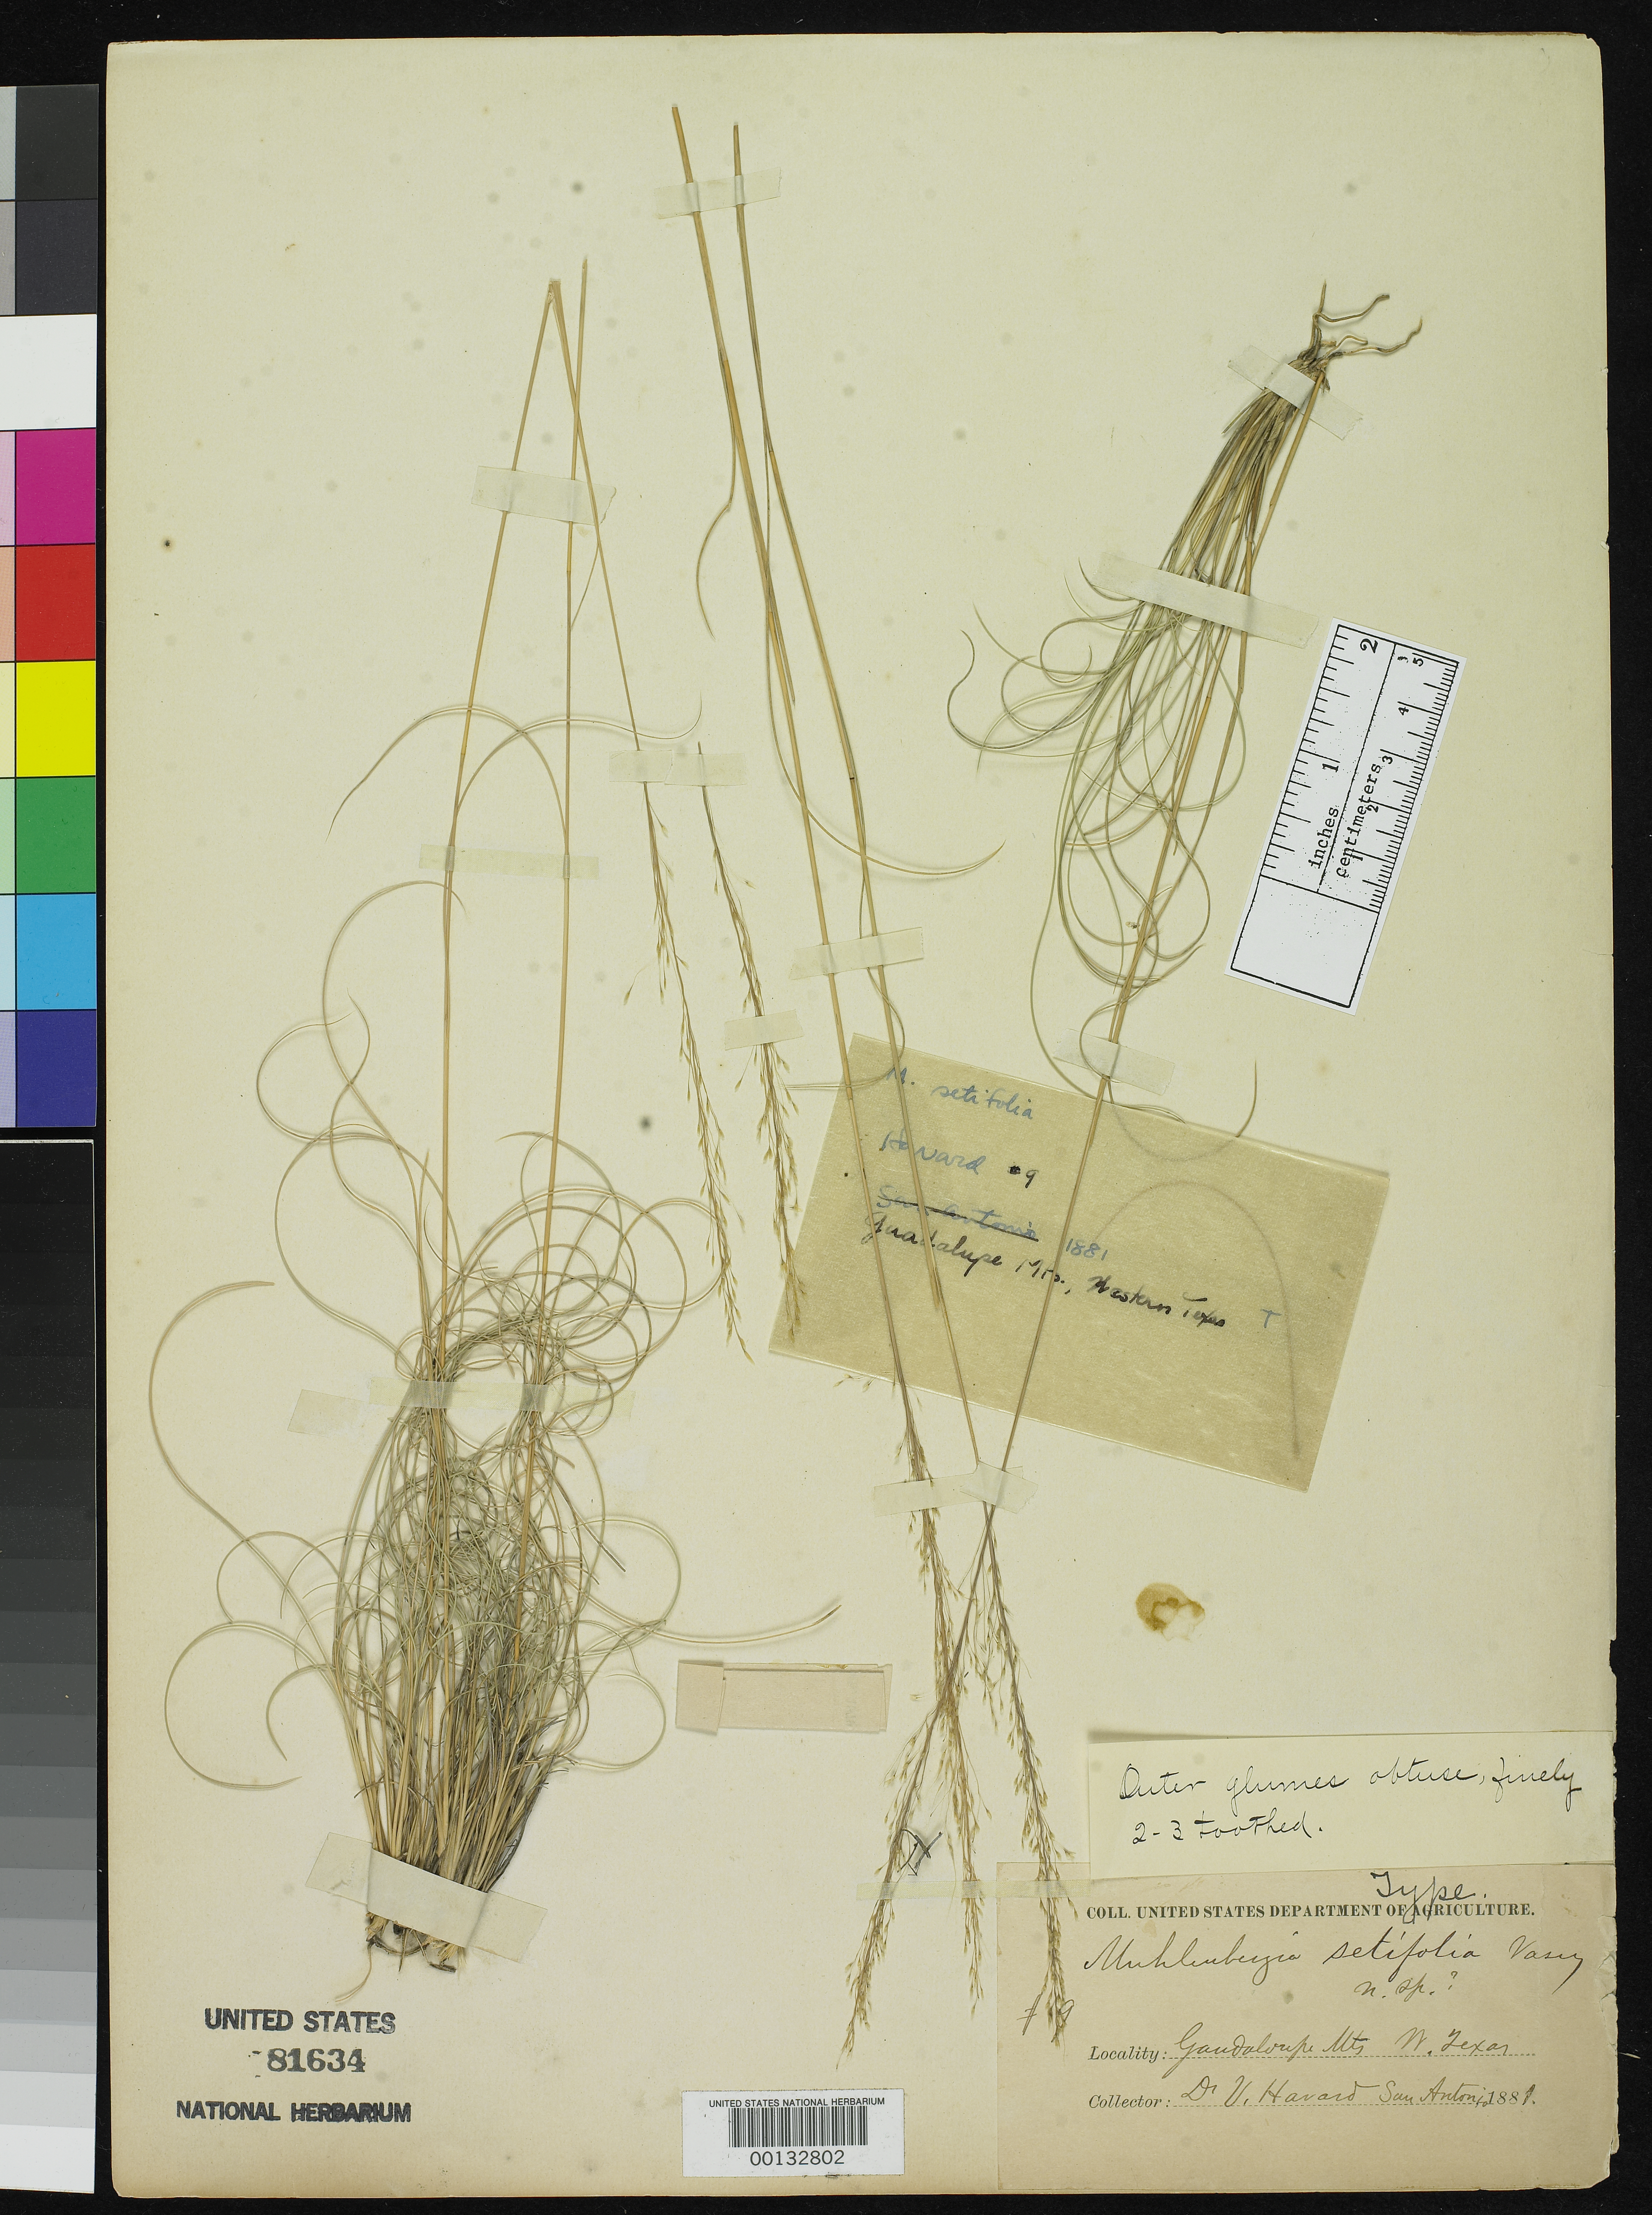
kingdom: Plantae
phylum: Tracheophyta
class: Liliopsida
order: Poales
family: Poaceae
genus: Muhlenbergia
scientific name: Muhlenbergia setifolia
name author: Vasey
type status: Holotype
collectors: V. Havard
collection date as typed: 1881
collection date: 1881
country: United States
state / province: Texas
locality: Guadalupe Mountains.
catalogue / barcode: US 81634